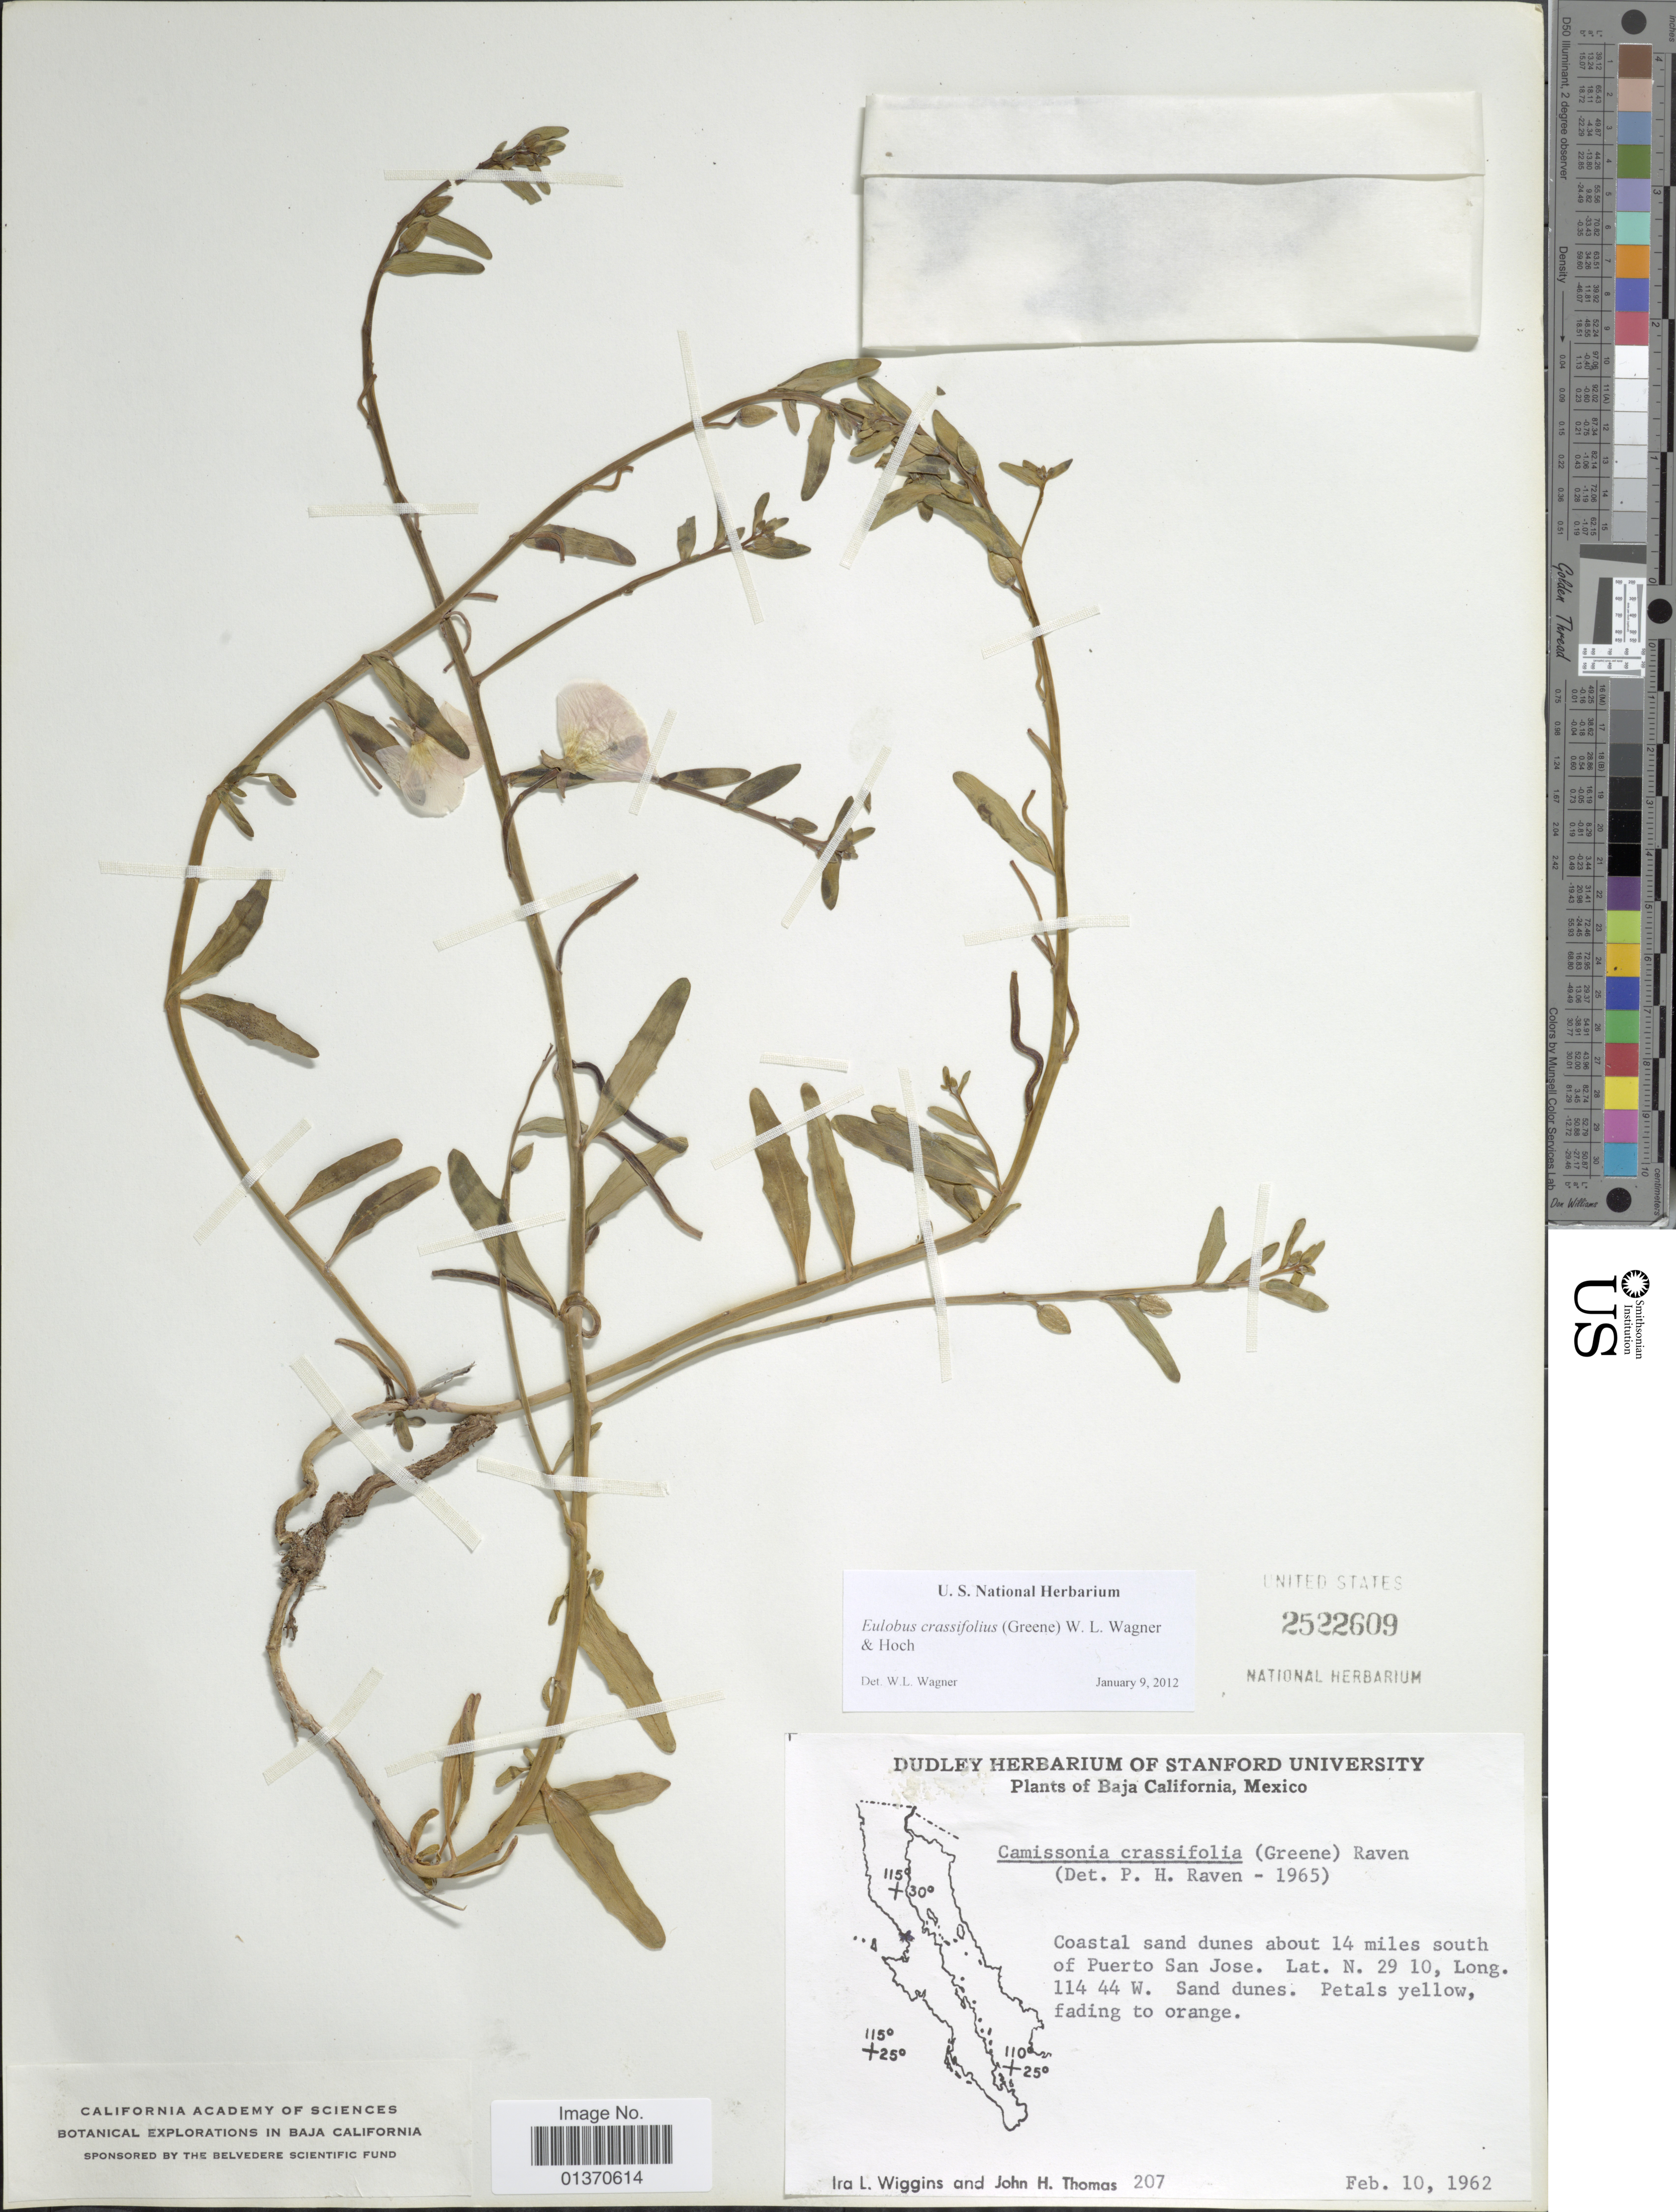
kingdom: Plantae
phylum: Tracheophyta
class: Magnoliopsida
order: Myrtales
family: Onagraceae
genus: Eulobus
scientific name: Eulobus crassifolius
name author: (Greene) W.L. Wagner & Hoch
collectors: I. L. Wiggins & J. H. Thomas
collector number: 207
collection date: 1962-02-10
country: Mexico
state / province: Baja California Norte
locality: Coastal sand dunes about 14 miles south of Puerto San Jose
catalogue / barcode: US 2522609